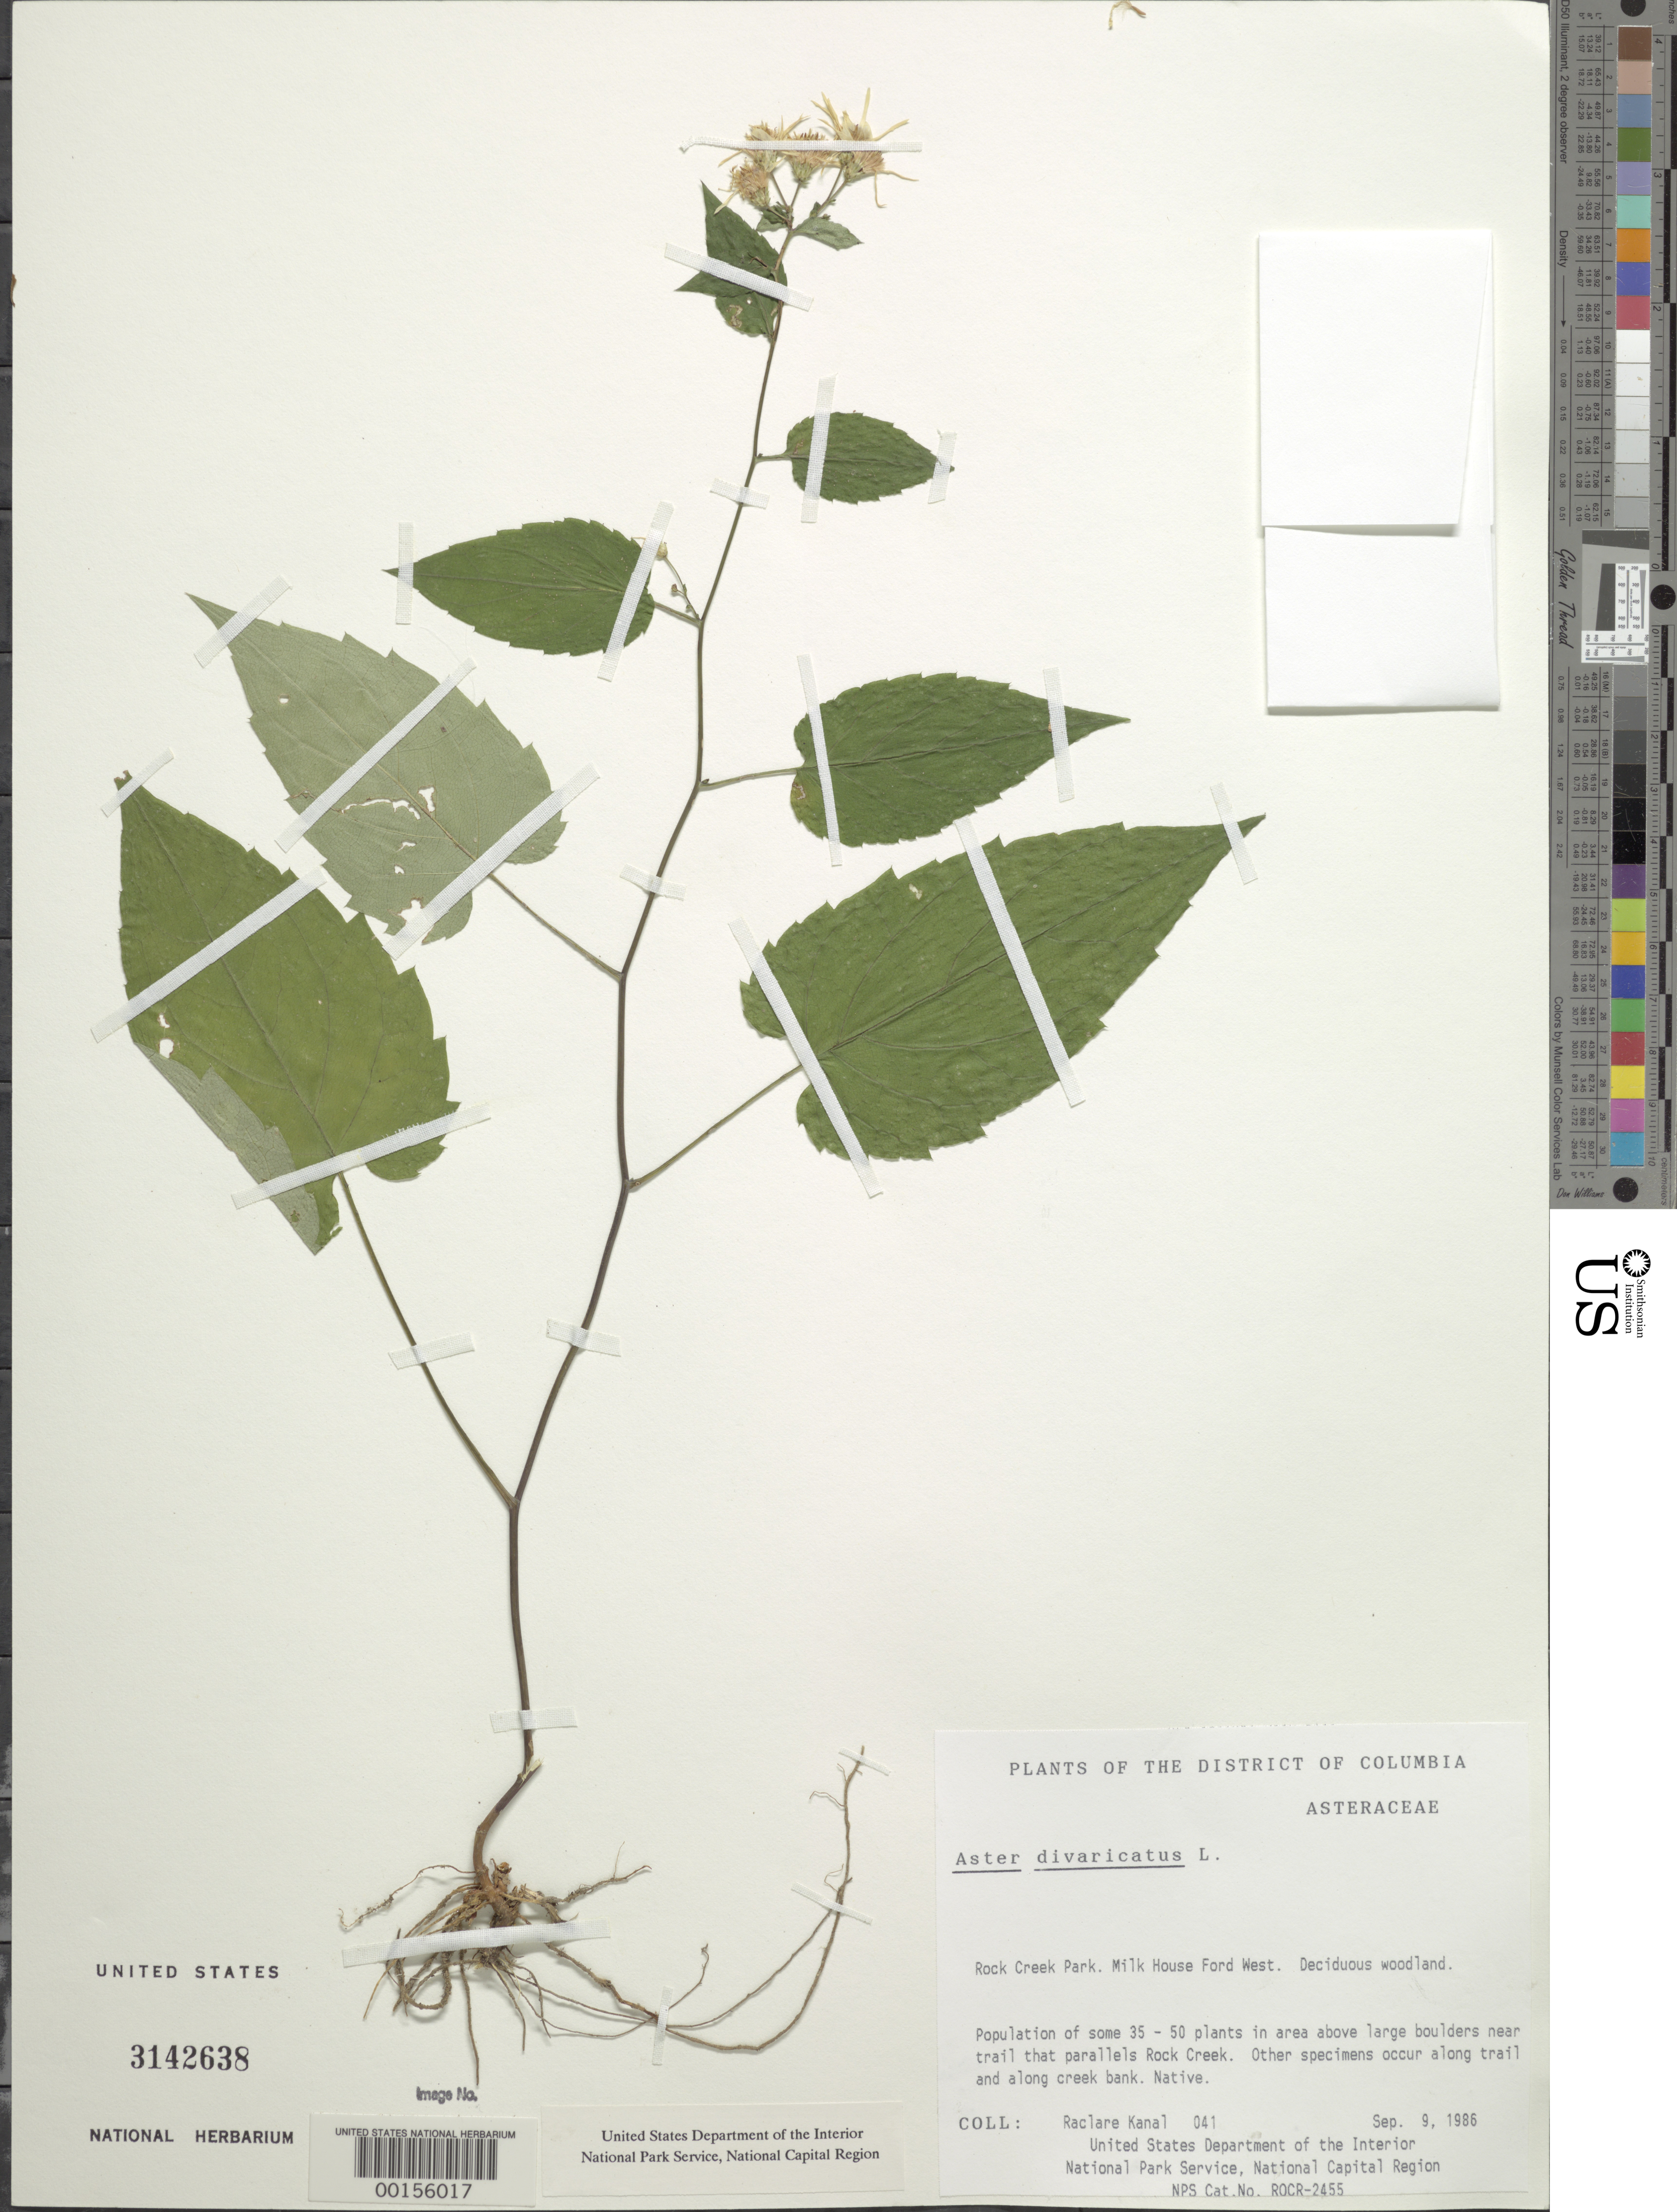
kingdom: Plantae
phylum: Tracheophyta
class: Magnoliopsida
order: Asterales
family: Asteraceae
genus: Eurybia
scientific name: Eurybia divaricata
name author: (L.) G.L. Nesom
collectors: R. Kanal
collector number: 041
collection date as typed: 09 Sep 1986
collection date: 1986-09-09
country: United States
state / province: District of Columbia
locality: Rock Creek Park, Milk House Ford West Rock Creek Park & vicinity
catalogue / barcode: US 3142638